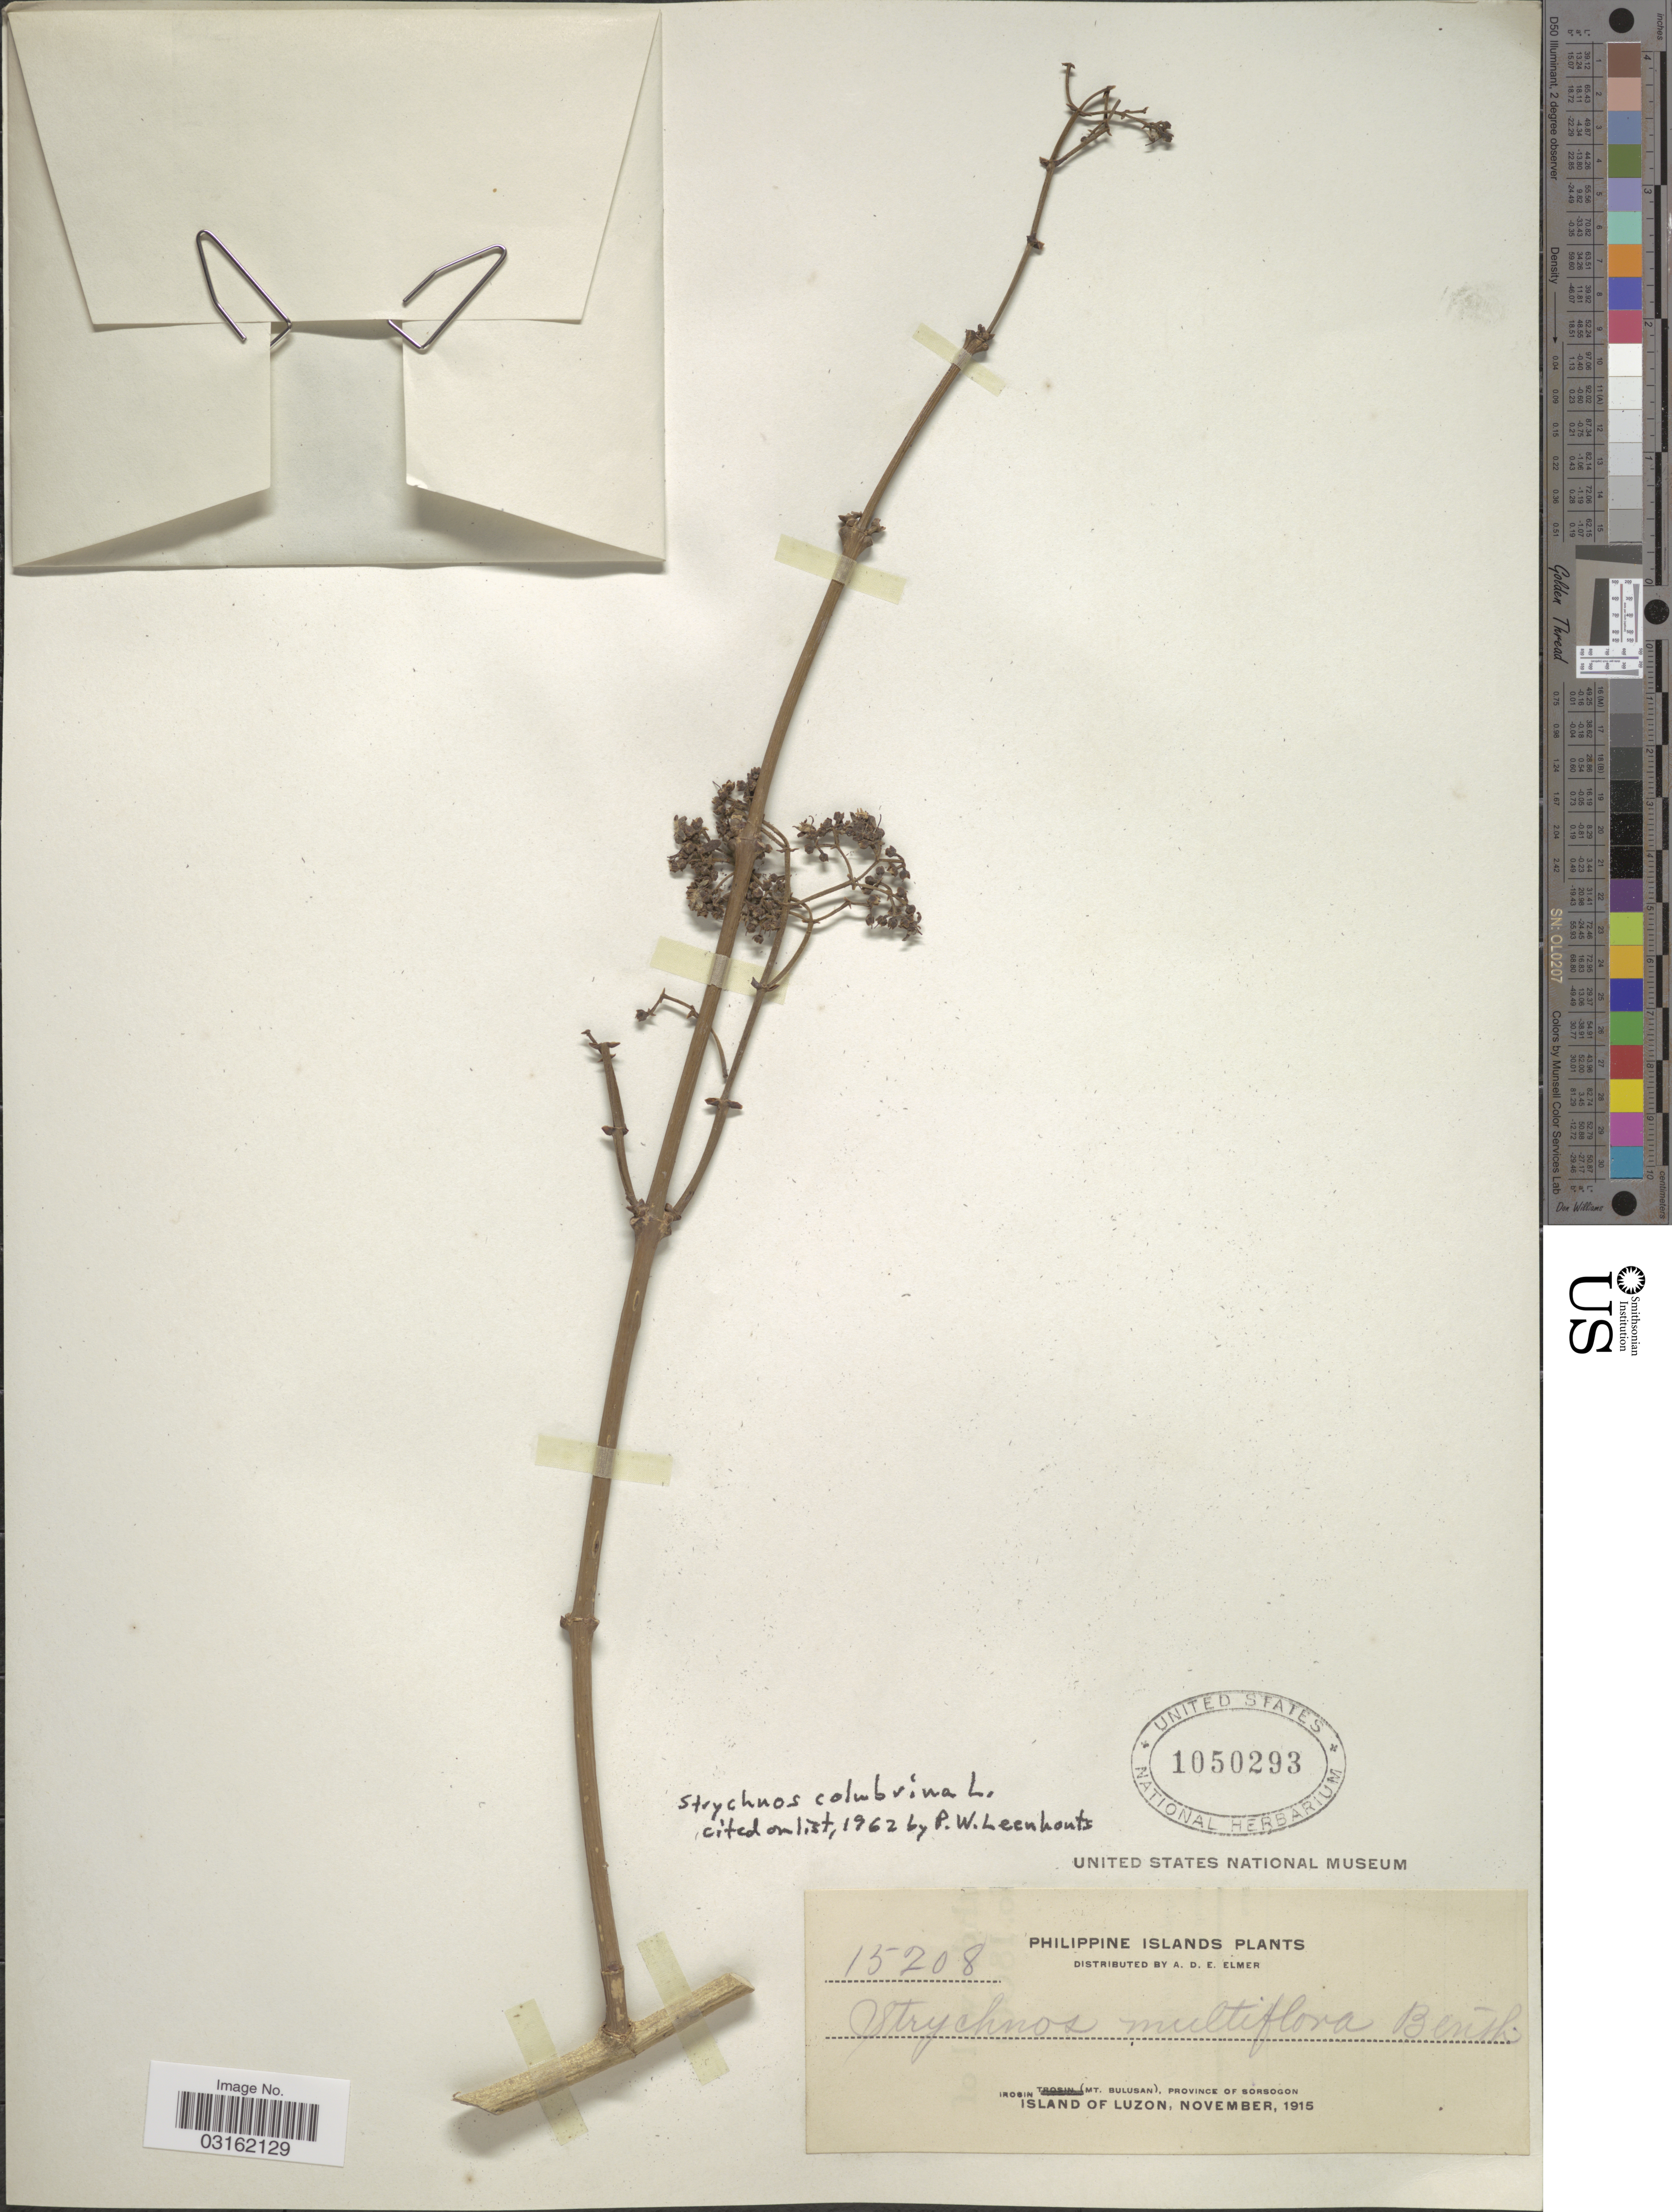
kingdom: Plantae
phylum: Tracheophyta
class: Magnoliopsida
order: Gentianales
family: Loganiaceae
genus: Strychnos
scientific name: Strychnos colubrina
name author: L.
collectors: A. D. E. Elmer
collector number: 15208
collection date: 1915-11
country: Philippines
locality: Philippine Islands, Irosin (Mt. Bulusan), Province of Sorsogon, Island of Luzon.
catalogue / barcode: US 1050293